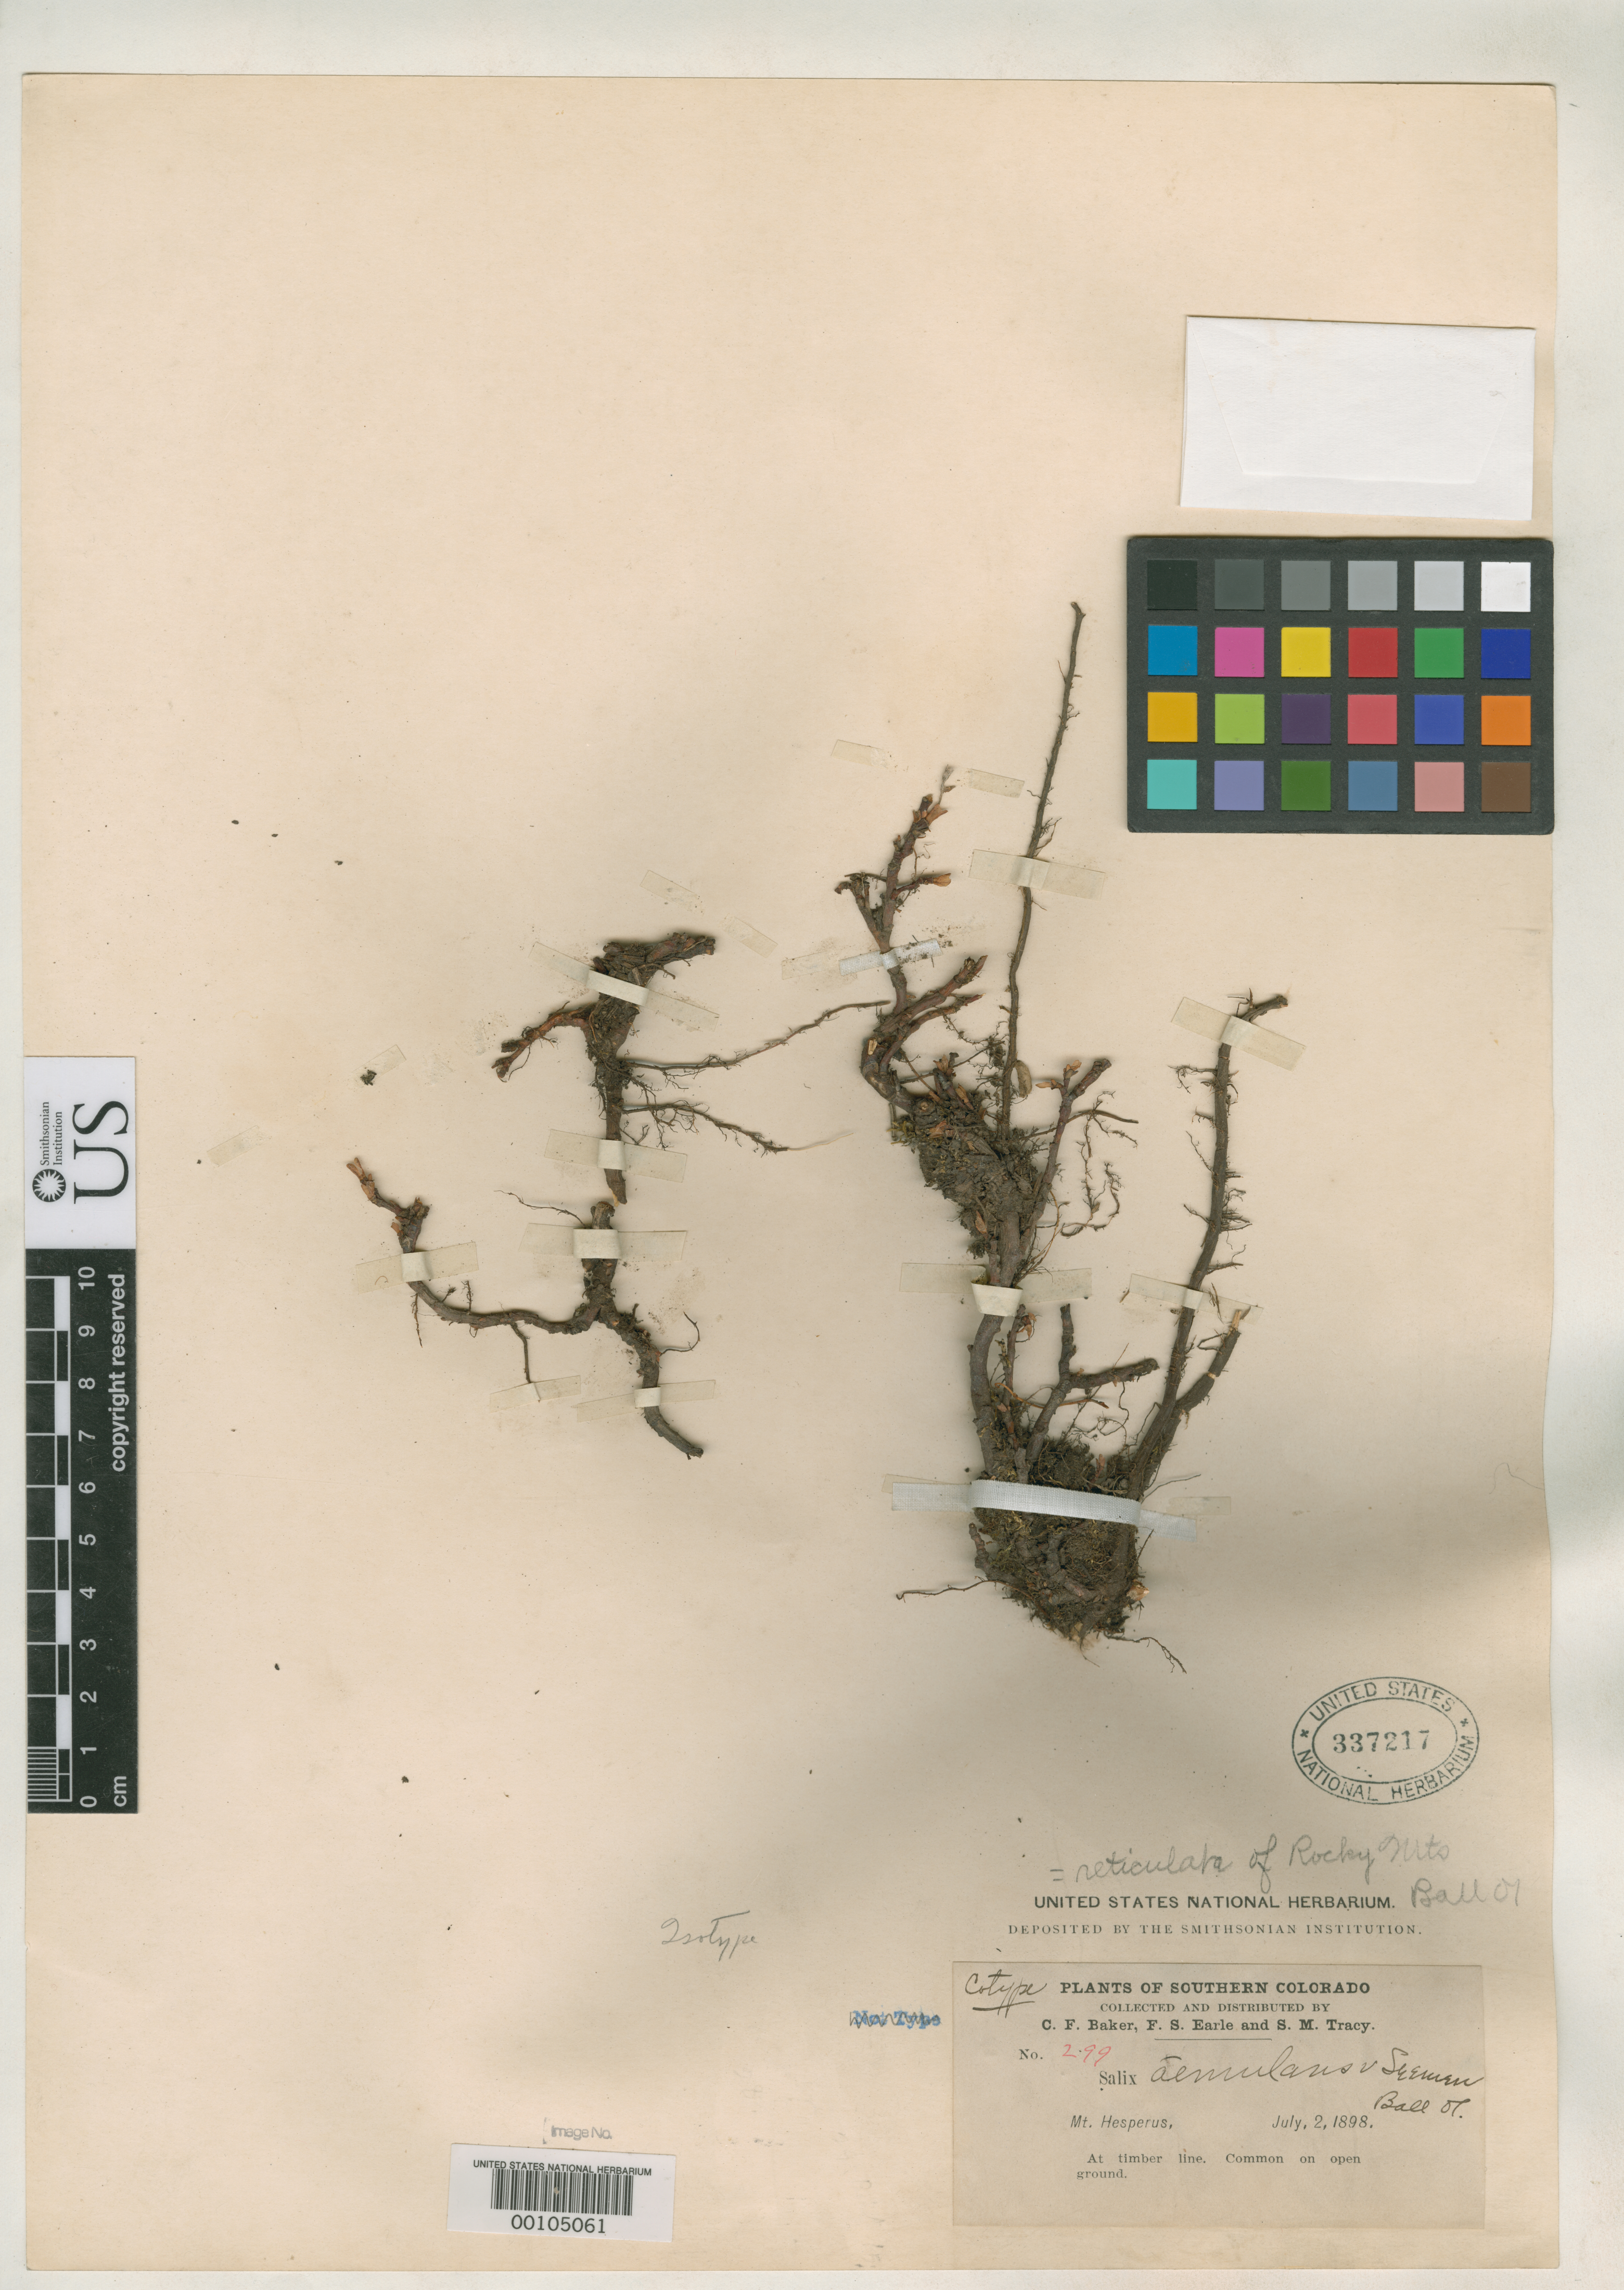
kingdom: Plantae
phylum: Tracheophyta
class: Magnoliopsida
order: Malpighiales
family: Salicaceae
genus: Salix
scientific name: Salix aemulans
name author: Seemen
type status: Isotype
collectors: C. F. Baker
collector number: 299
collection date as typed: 02 Jul 1898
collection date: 1898-07-02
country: United States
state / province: Colorado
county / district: Montezuma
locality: Mt. Hesperus.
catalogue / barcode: US 337217